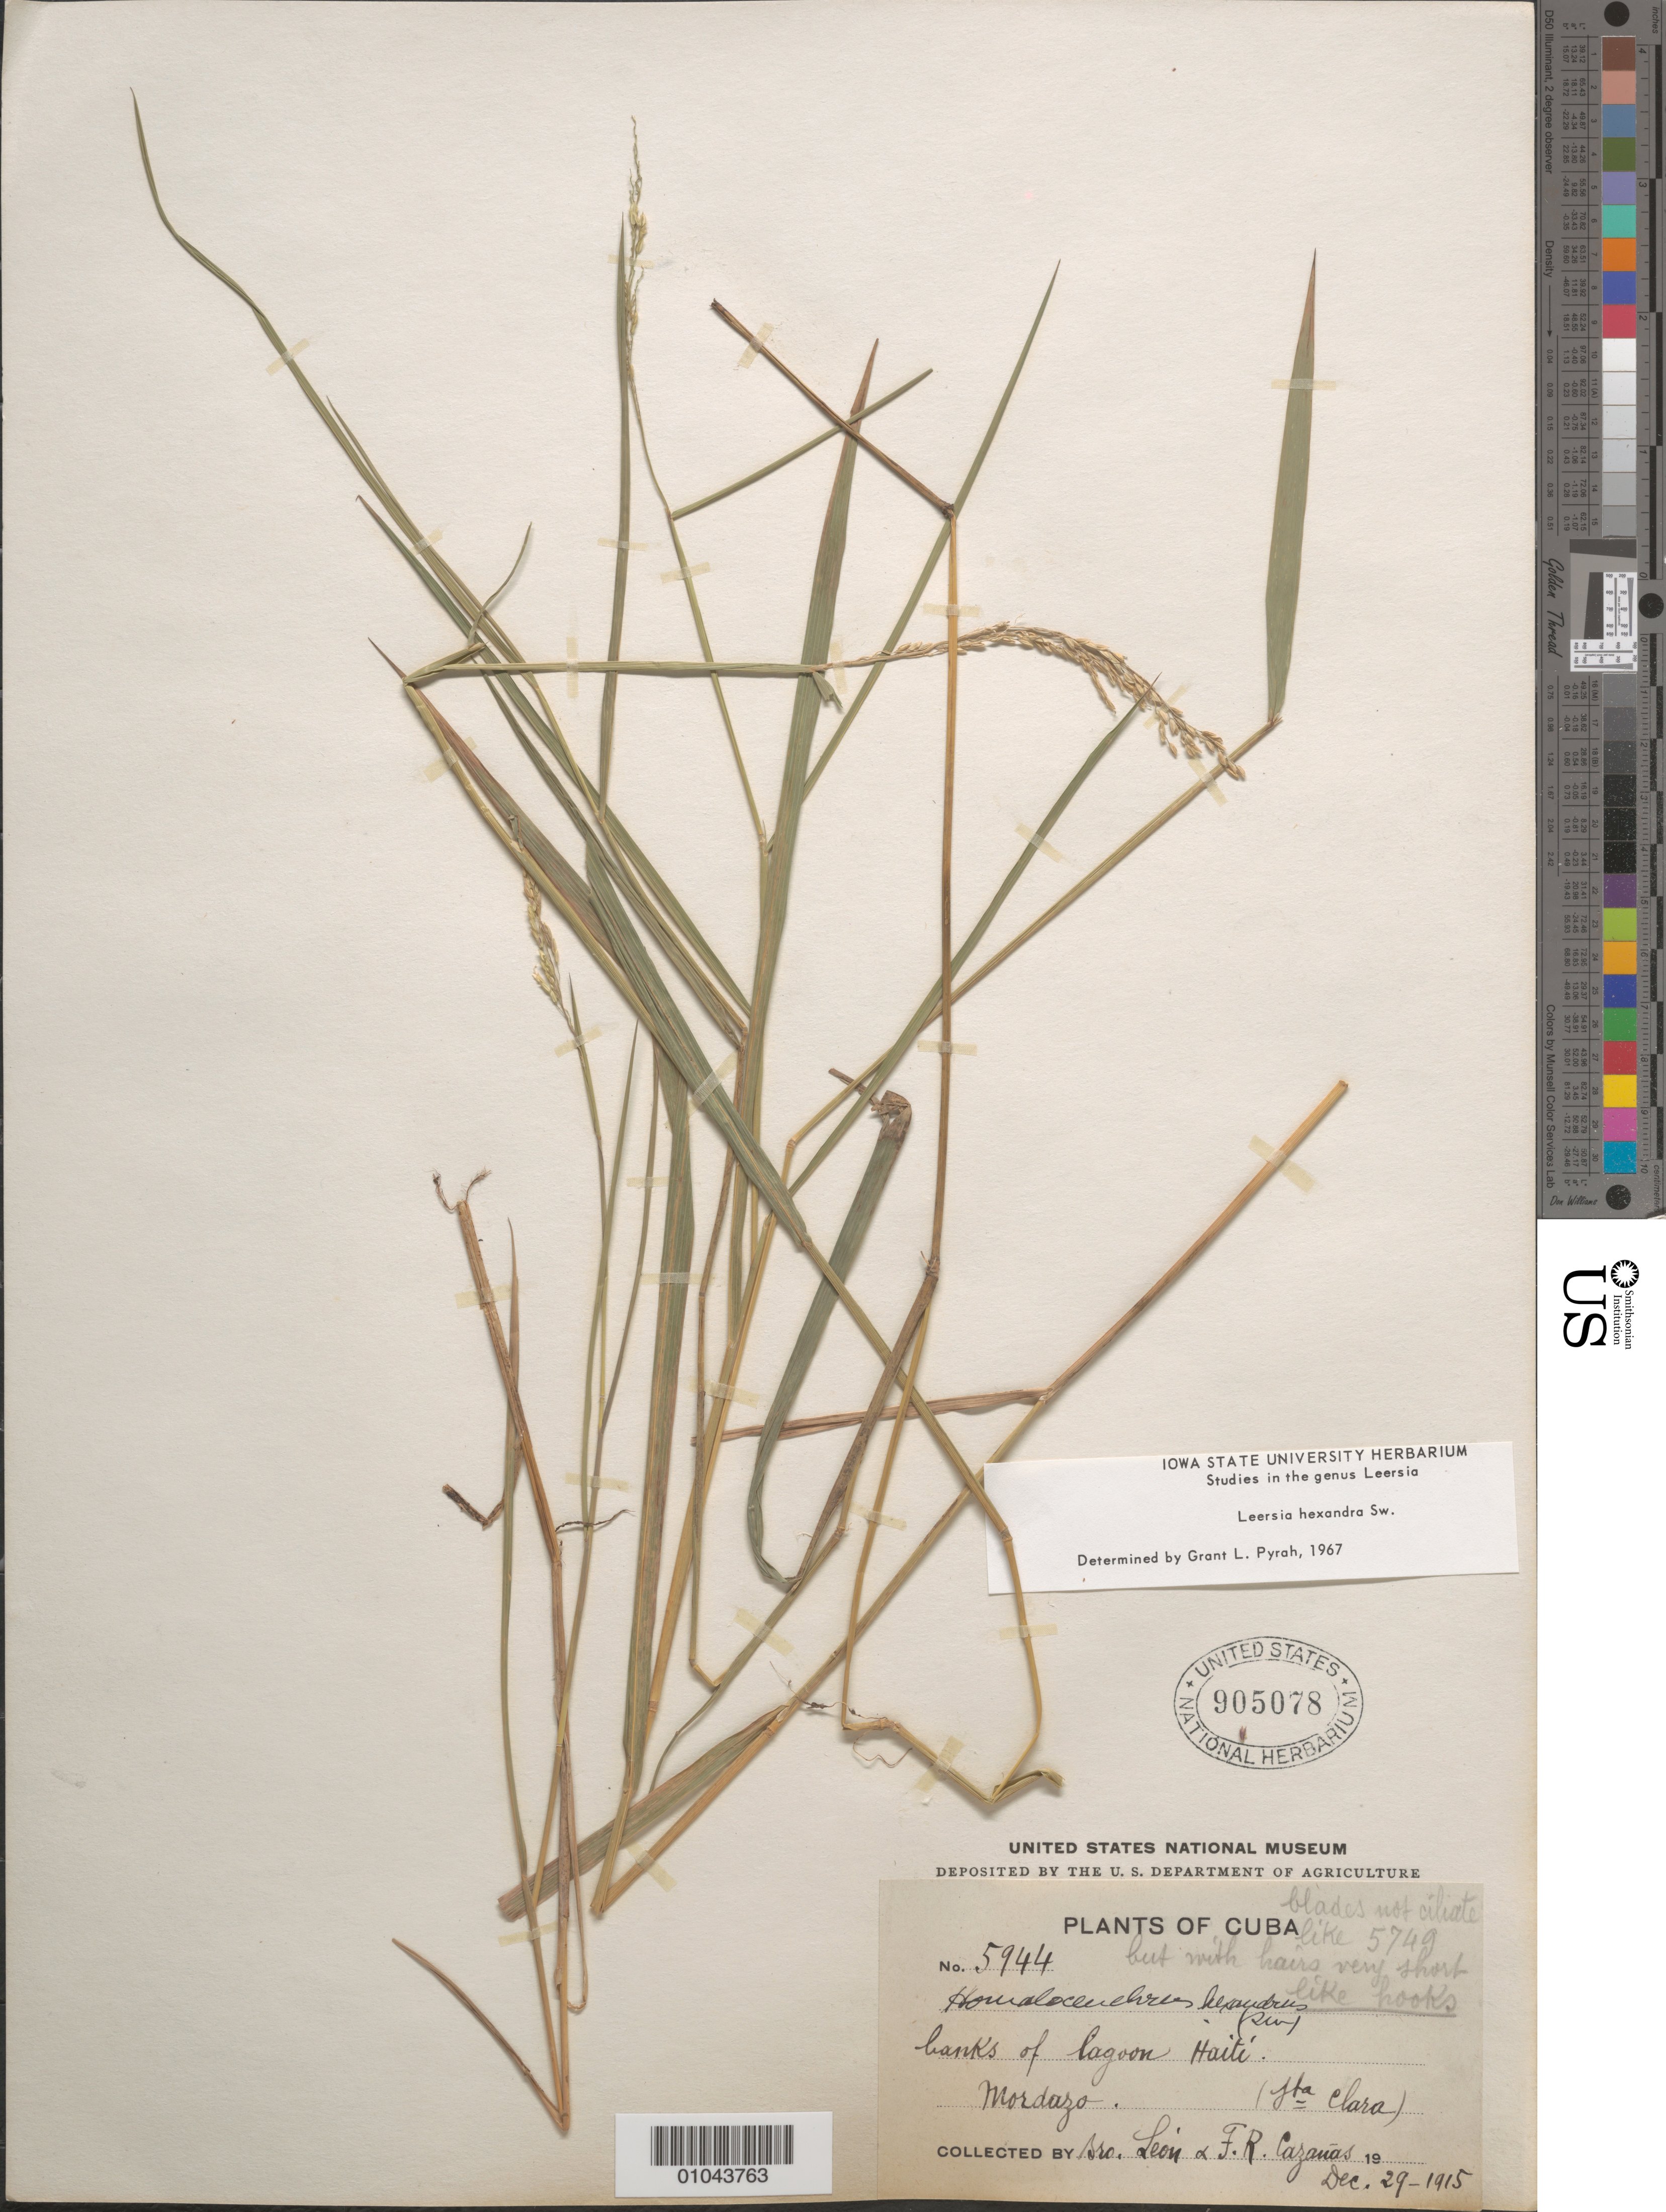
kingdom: Plantae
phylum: Tracheophyta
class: Liliopsida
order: Poales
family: Poaceae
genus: Leersia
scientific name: Leersia hexandra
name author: Sw.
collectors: Bro. León & F. Cazauas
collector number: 5944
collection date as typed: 29 Dec 1915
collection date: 1915-12-29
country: Cuba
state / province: Villa Clara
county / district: Santa Clara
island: Cuba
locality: Banks of Lagoon Haiti, Mordazo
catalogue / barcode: US 905078